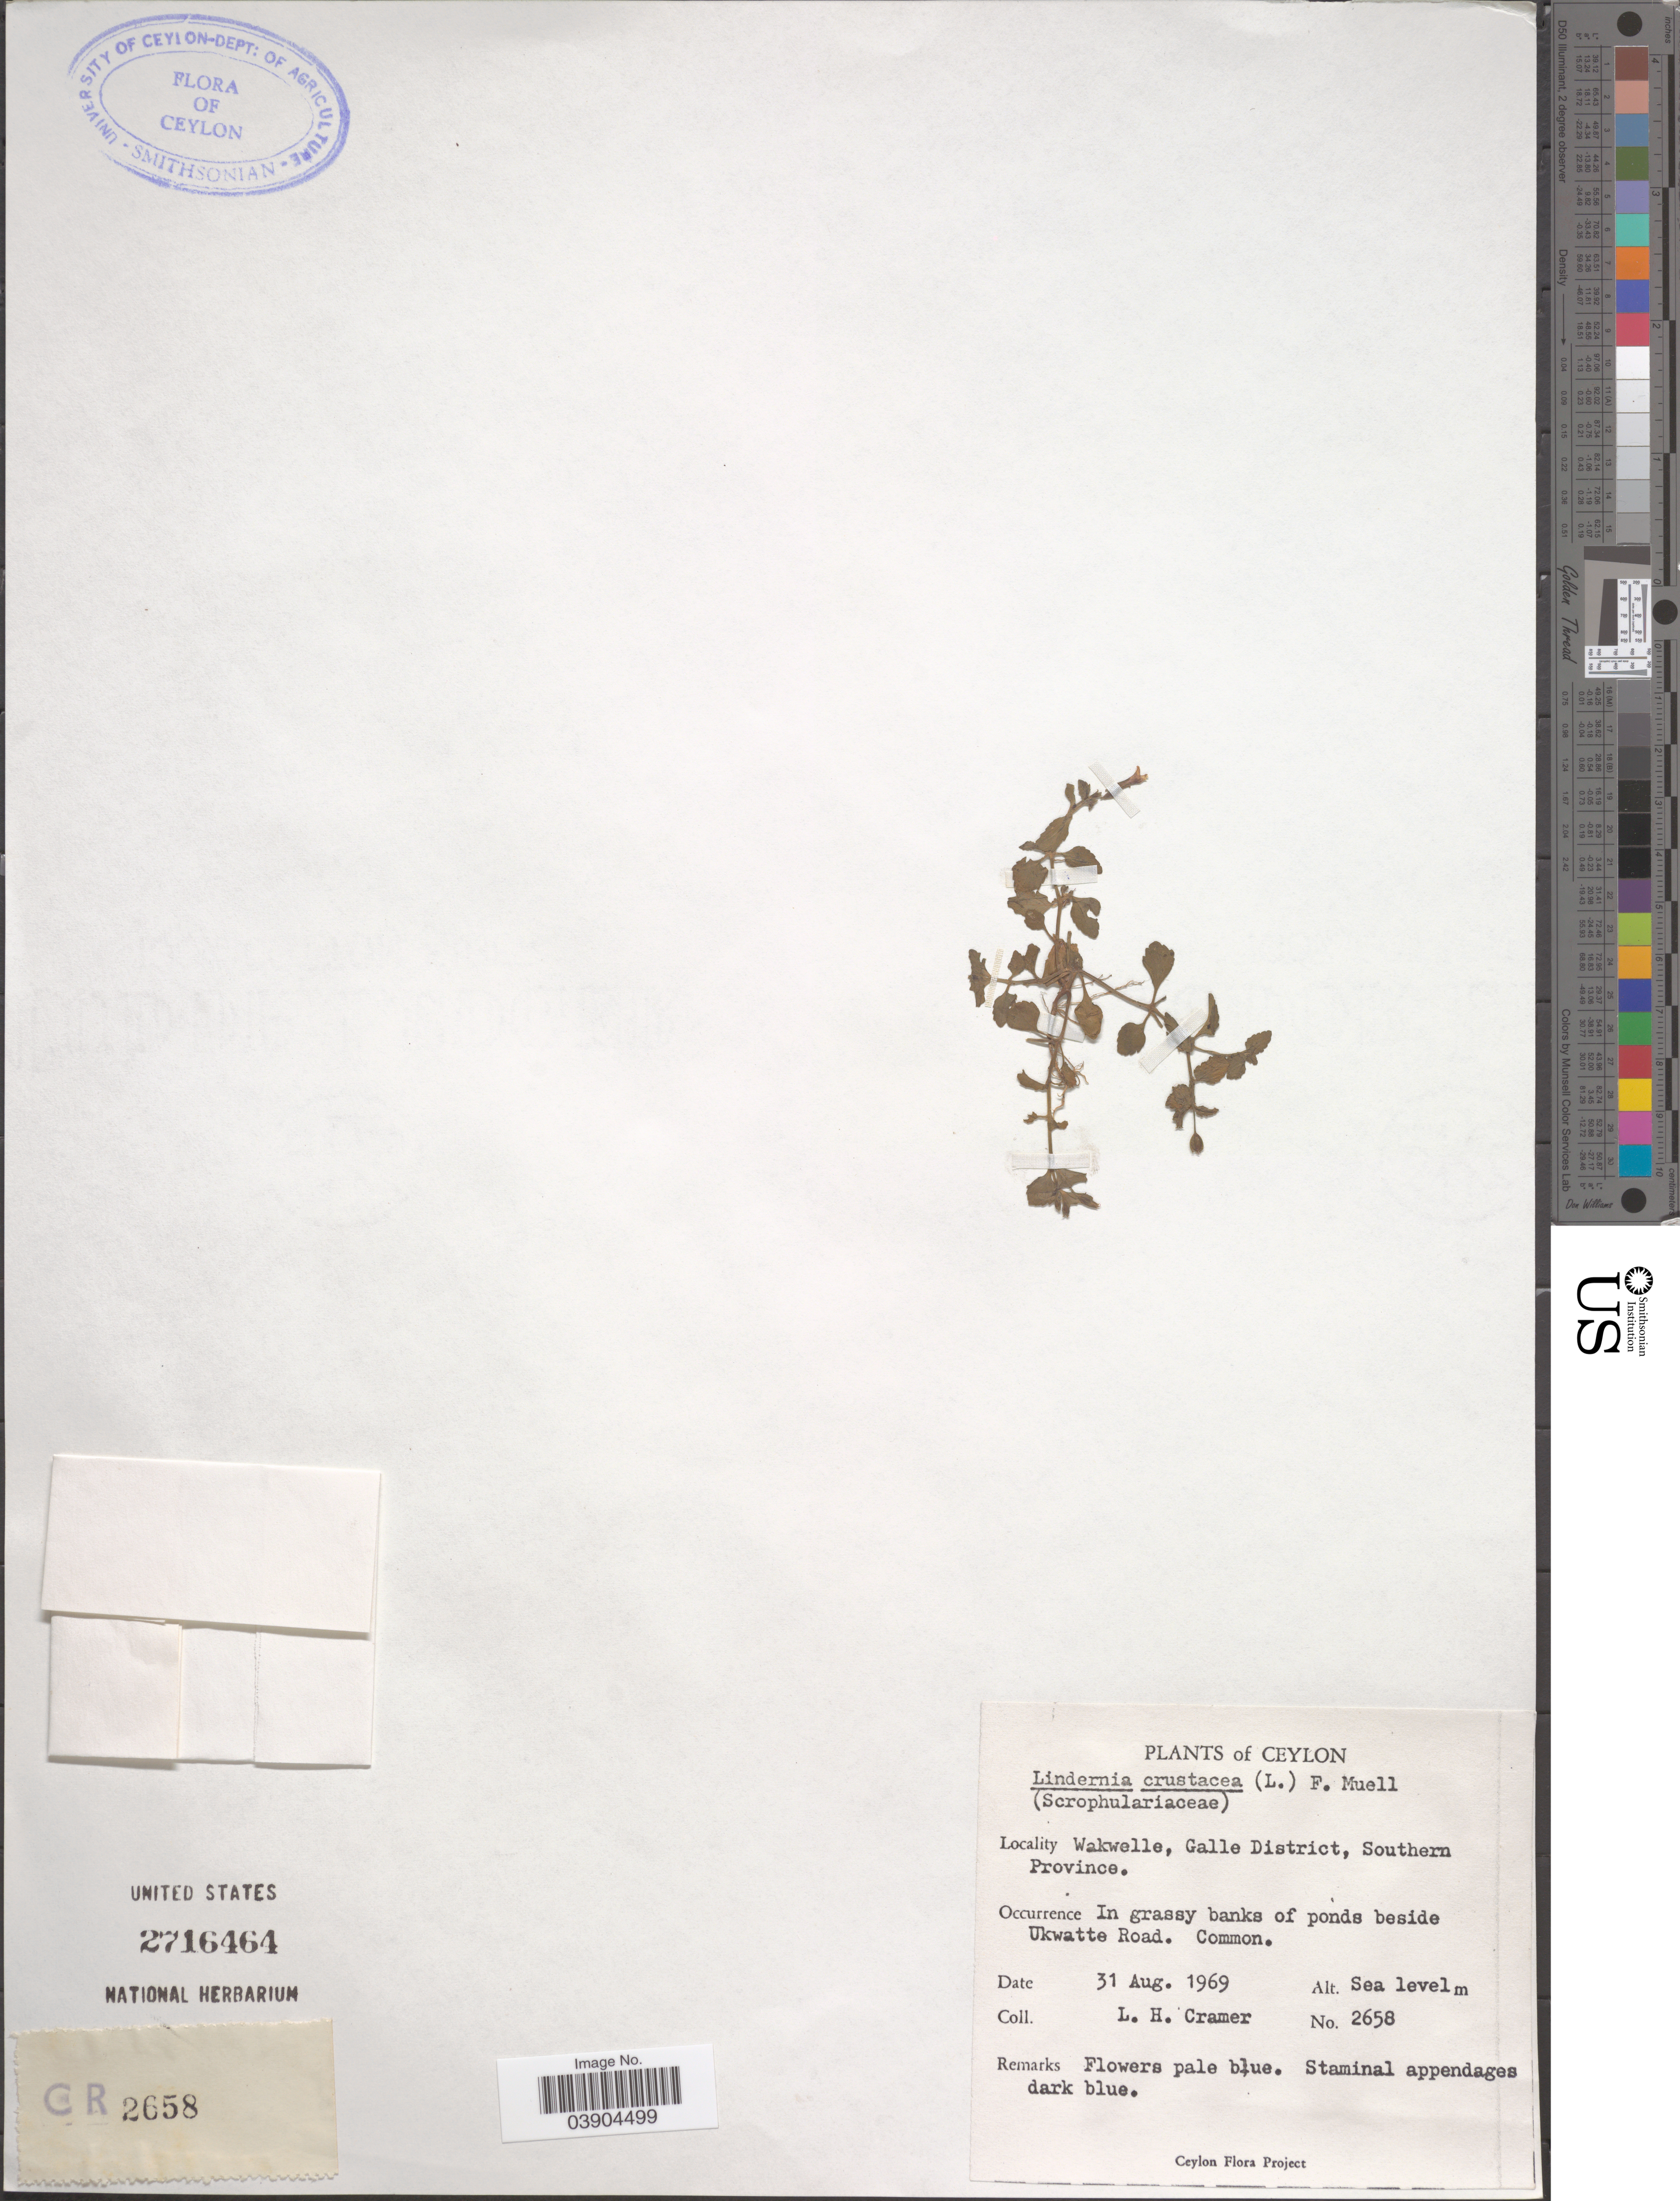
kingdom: Plantae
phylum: Tracheophyta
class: Magnoliopsida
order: Lamiales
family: Linderniaceae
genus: Lindernia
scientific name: Lindernia crustacea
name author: (L.) F. Muell.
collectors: L. H. Cramer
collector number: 2658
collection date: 1969-08-31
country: Sri Lanka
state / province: Southern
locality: Ceylon. Wakwelle, Galle District. In grassy banks of ponds beside Ukwatte Road.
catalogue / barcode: US 2716464